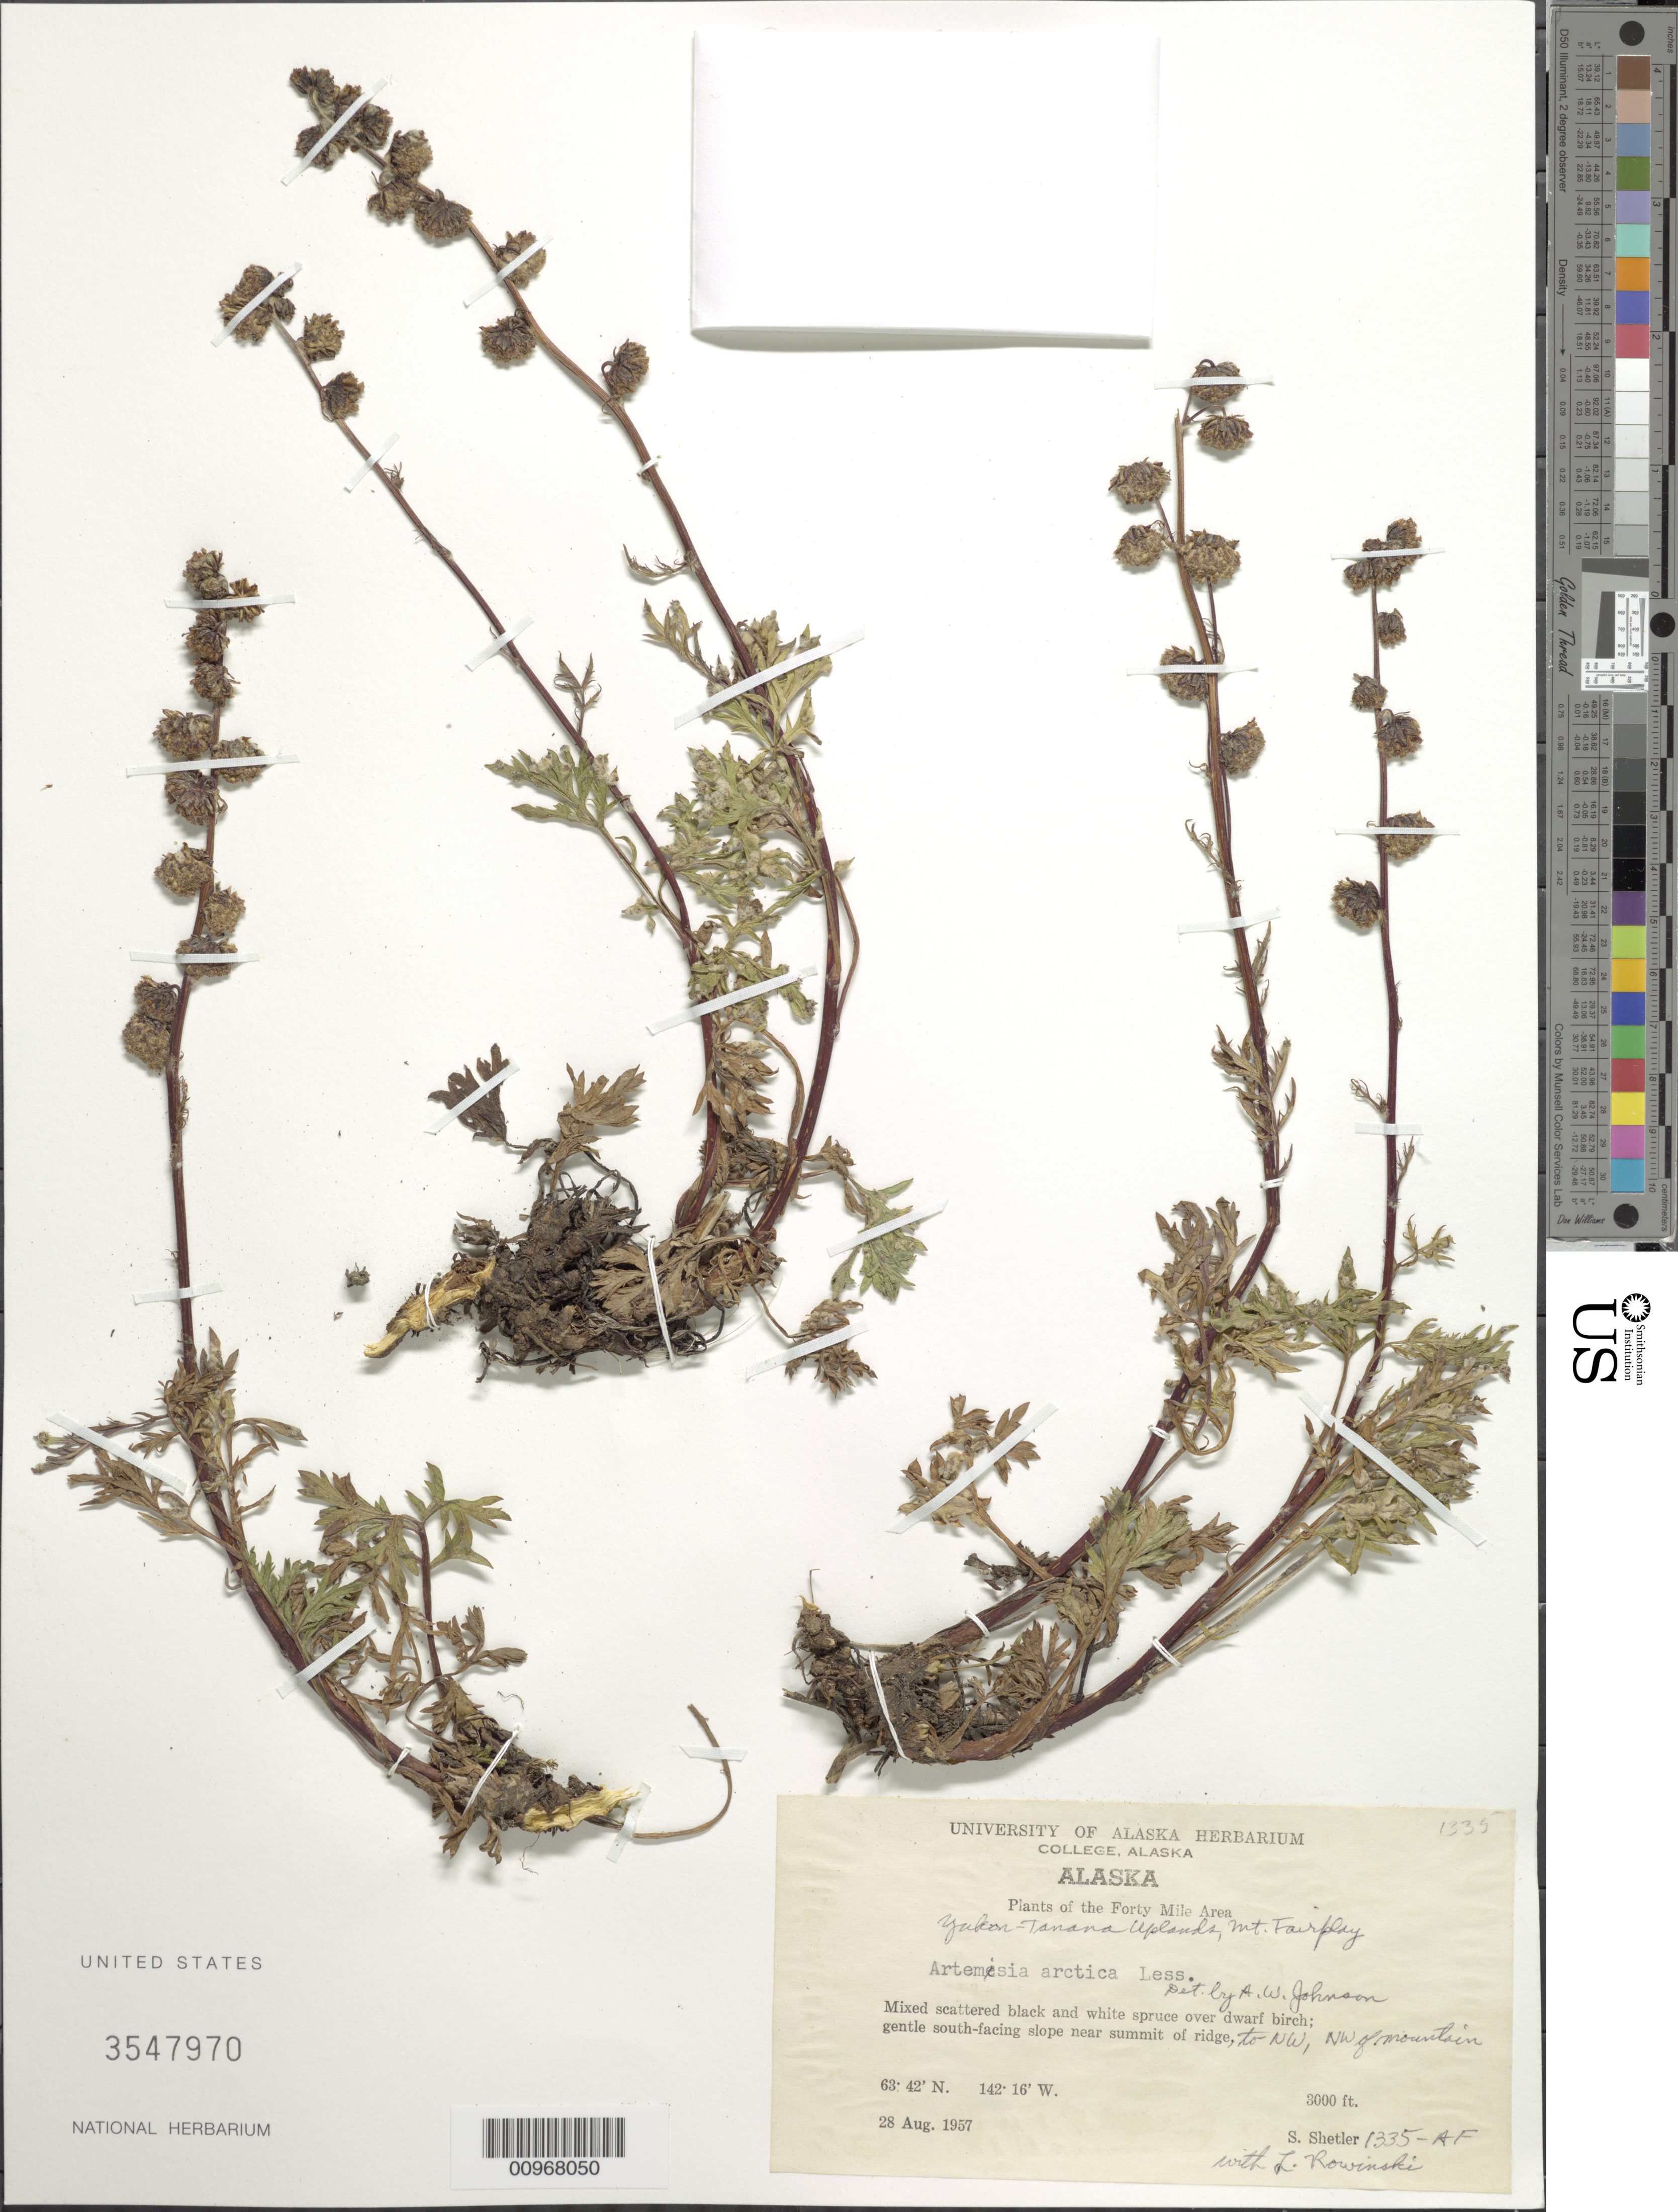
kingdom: Plantae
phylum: Tracheophyta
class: Magnoliopsida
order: Asterales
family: Asteraceae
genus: Artemisia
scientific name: Artemisia arctica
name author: Less.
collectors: S. Shetler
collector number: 1335-AF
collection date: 1957-08-28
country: United States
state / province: Alaska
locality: Forty Mile Area. Yukon - Tanana Uplands, Mt. Fairplay. Gentle south-facing slope near summit of ridge, to NW, NW of mountain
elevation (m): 914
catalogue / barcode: US 3547970